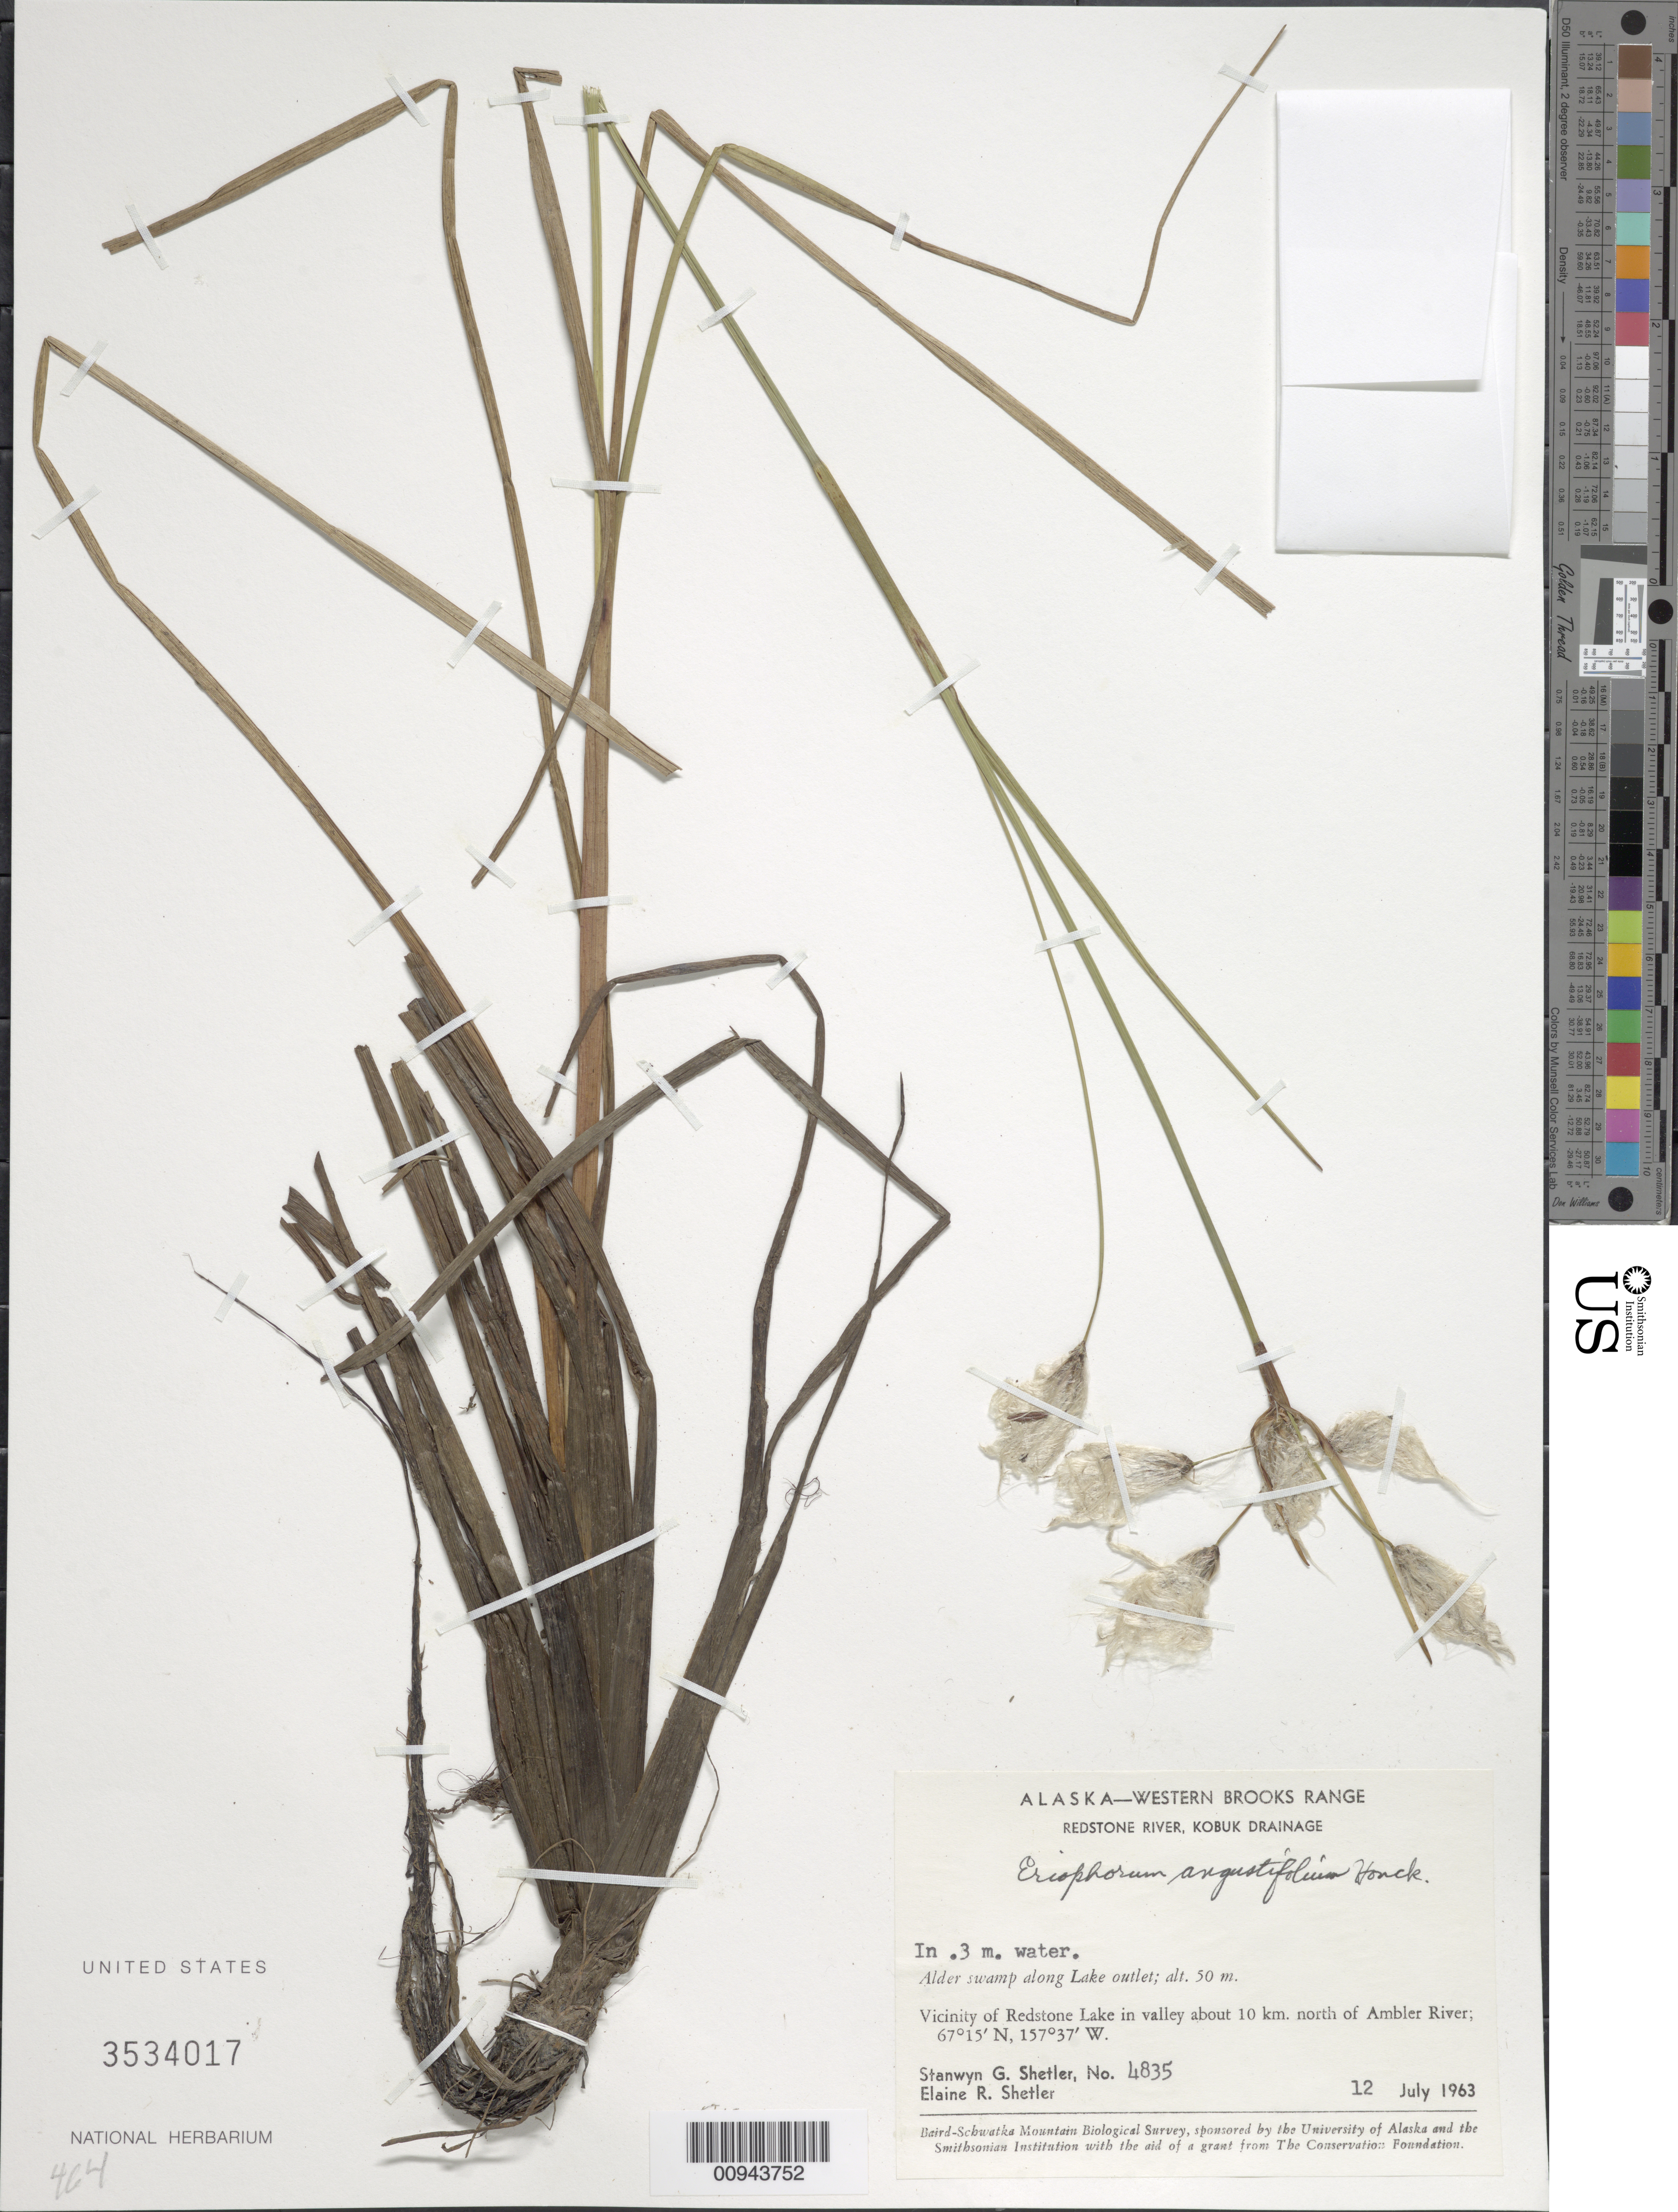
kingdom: Plantae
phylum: Tracheophyta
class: Liliopsida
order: Poales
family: Cyperaceae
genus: Eriophorum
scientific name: Eriophorum angustifolium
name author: Honck.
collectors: S. Shetler & E. R. Shetler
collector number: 4835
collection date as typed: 12 Jul 1963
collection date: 1963-07-12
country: United States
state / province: Alaska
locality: Vicinity of Redstone Lake in valley about 10 km. north of Ambler River. Western Brooks Range, Redstone River, Kobuk Drainage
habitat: In 0.3 m. water. Alder swamp along Lake outlet.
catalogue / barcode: US 3534017